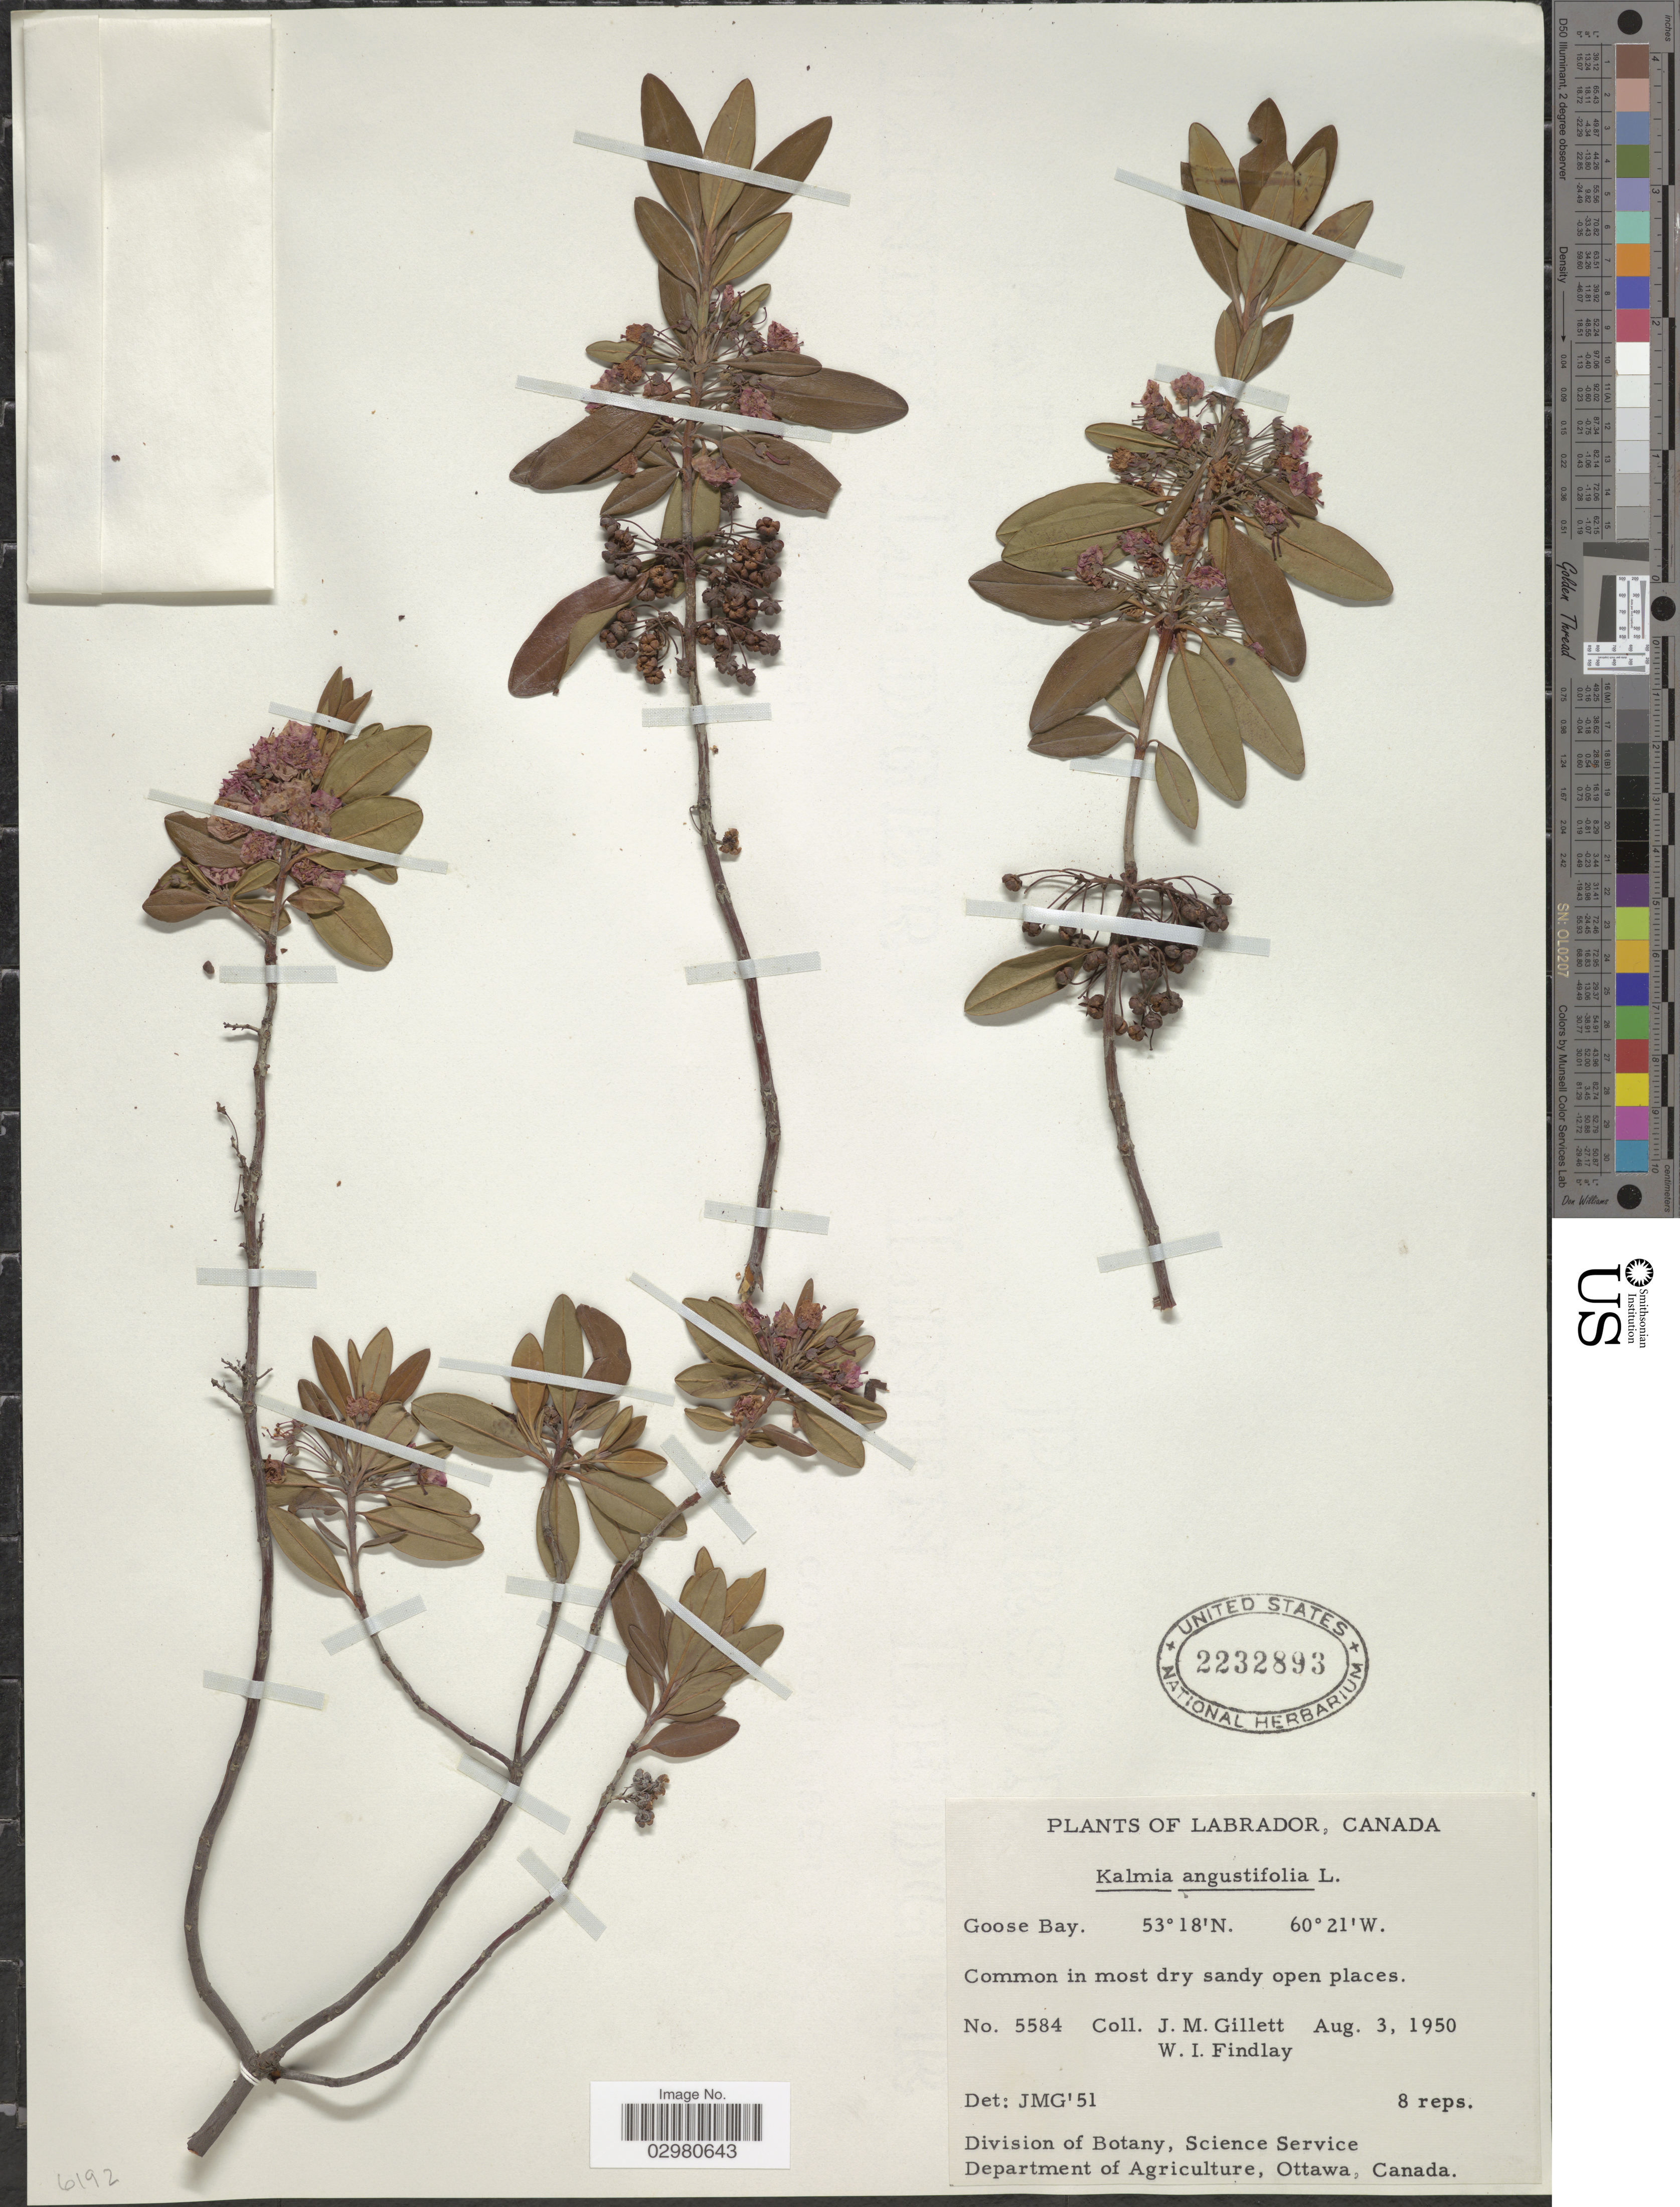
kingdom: Plantae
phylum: Tracheophyta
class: Magnoliopsida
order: Ericales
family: Ericaceae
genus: Kalmia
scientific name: Kalmia angustifolia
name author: L.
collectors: J. M. Gillett & W. Findlay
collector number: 5584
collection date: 1950-08-03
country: Canada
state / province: Newfoundland and Labrador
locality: Labrador. Goose Bay.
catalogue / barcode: US 2232893